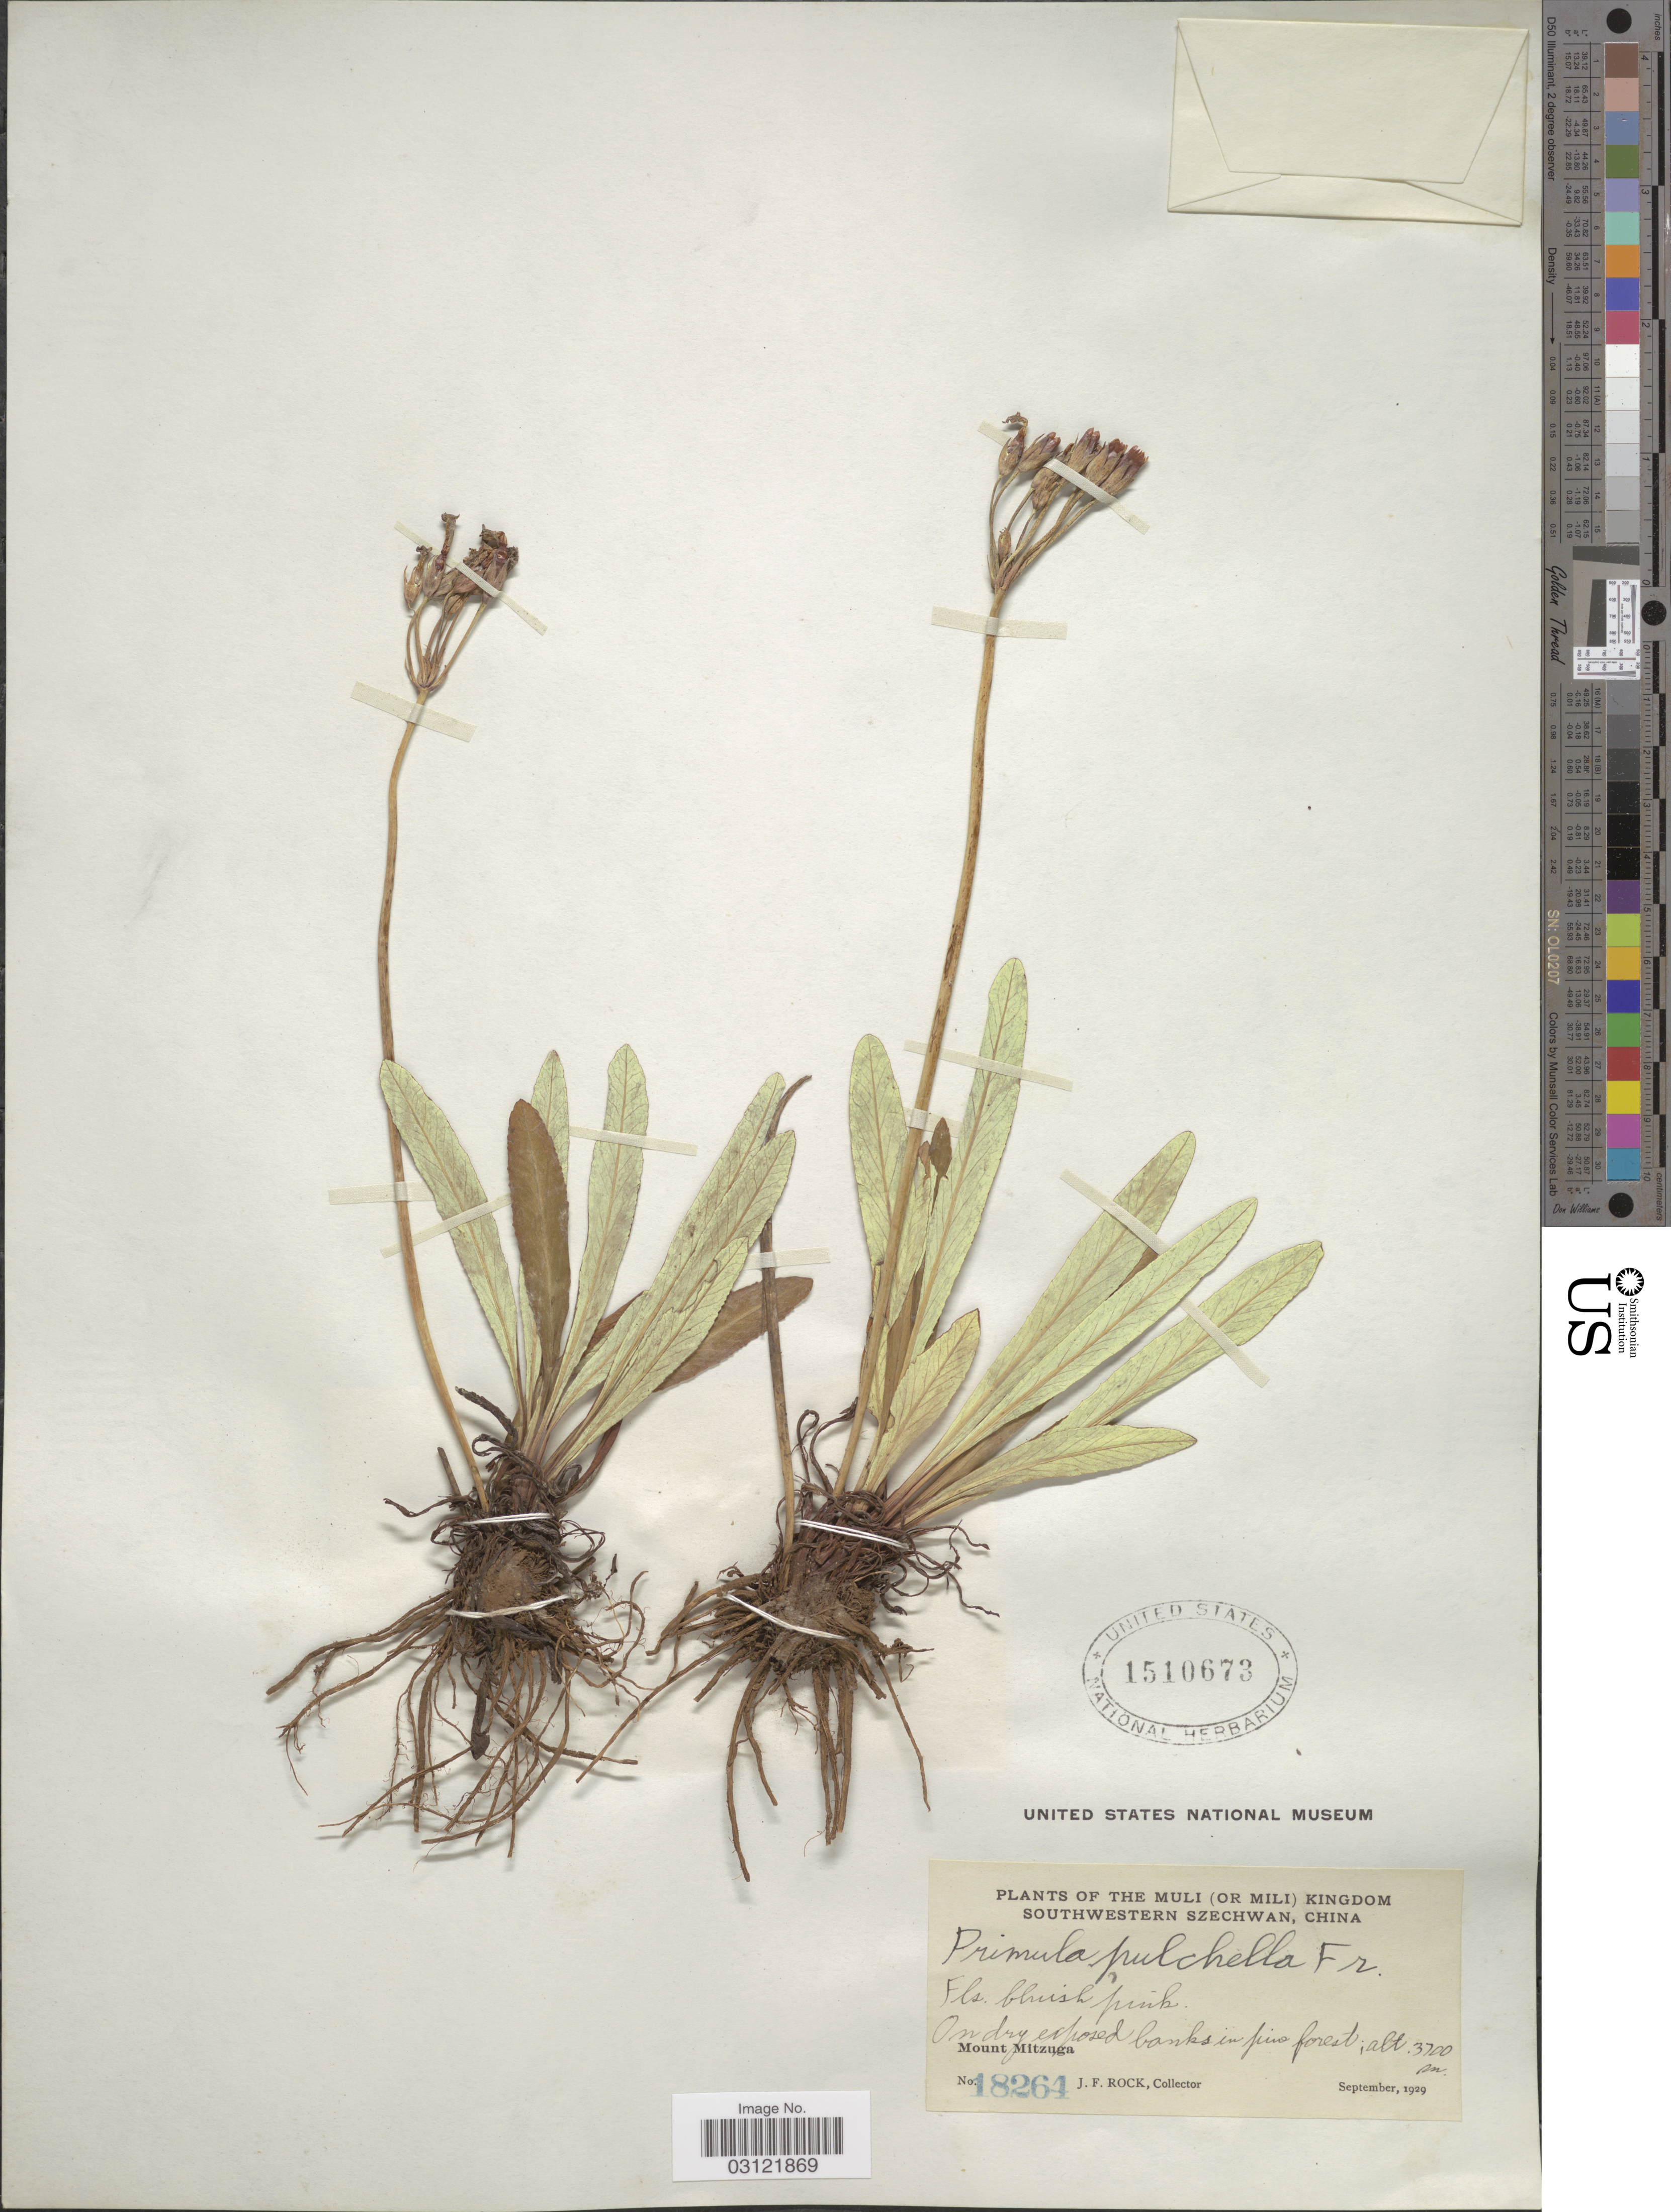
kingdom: Plantae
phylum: Tracheophyta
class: Magnoliopsida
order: Ericales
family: Primulaceae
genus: Primula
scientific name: Primula pulchella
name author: Franch.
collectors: J. Rock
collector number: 18264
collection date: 1929-09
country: China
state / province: Sichuan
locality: The Muli (or Mili) Kingdom, Southwestern Szechwan. Mount Mitzuga.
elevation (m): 3700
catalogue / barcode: US 1510673